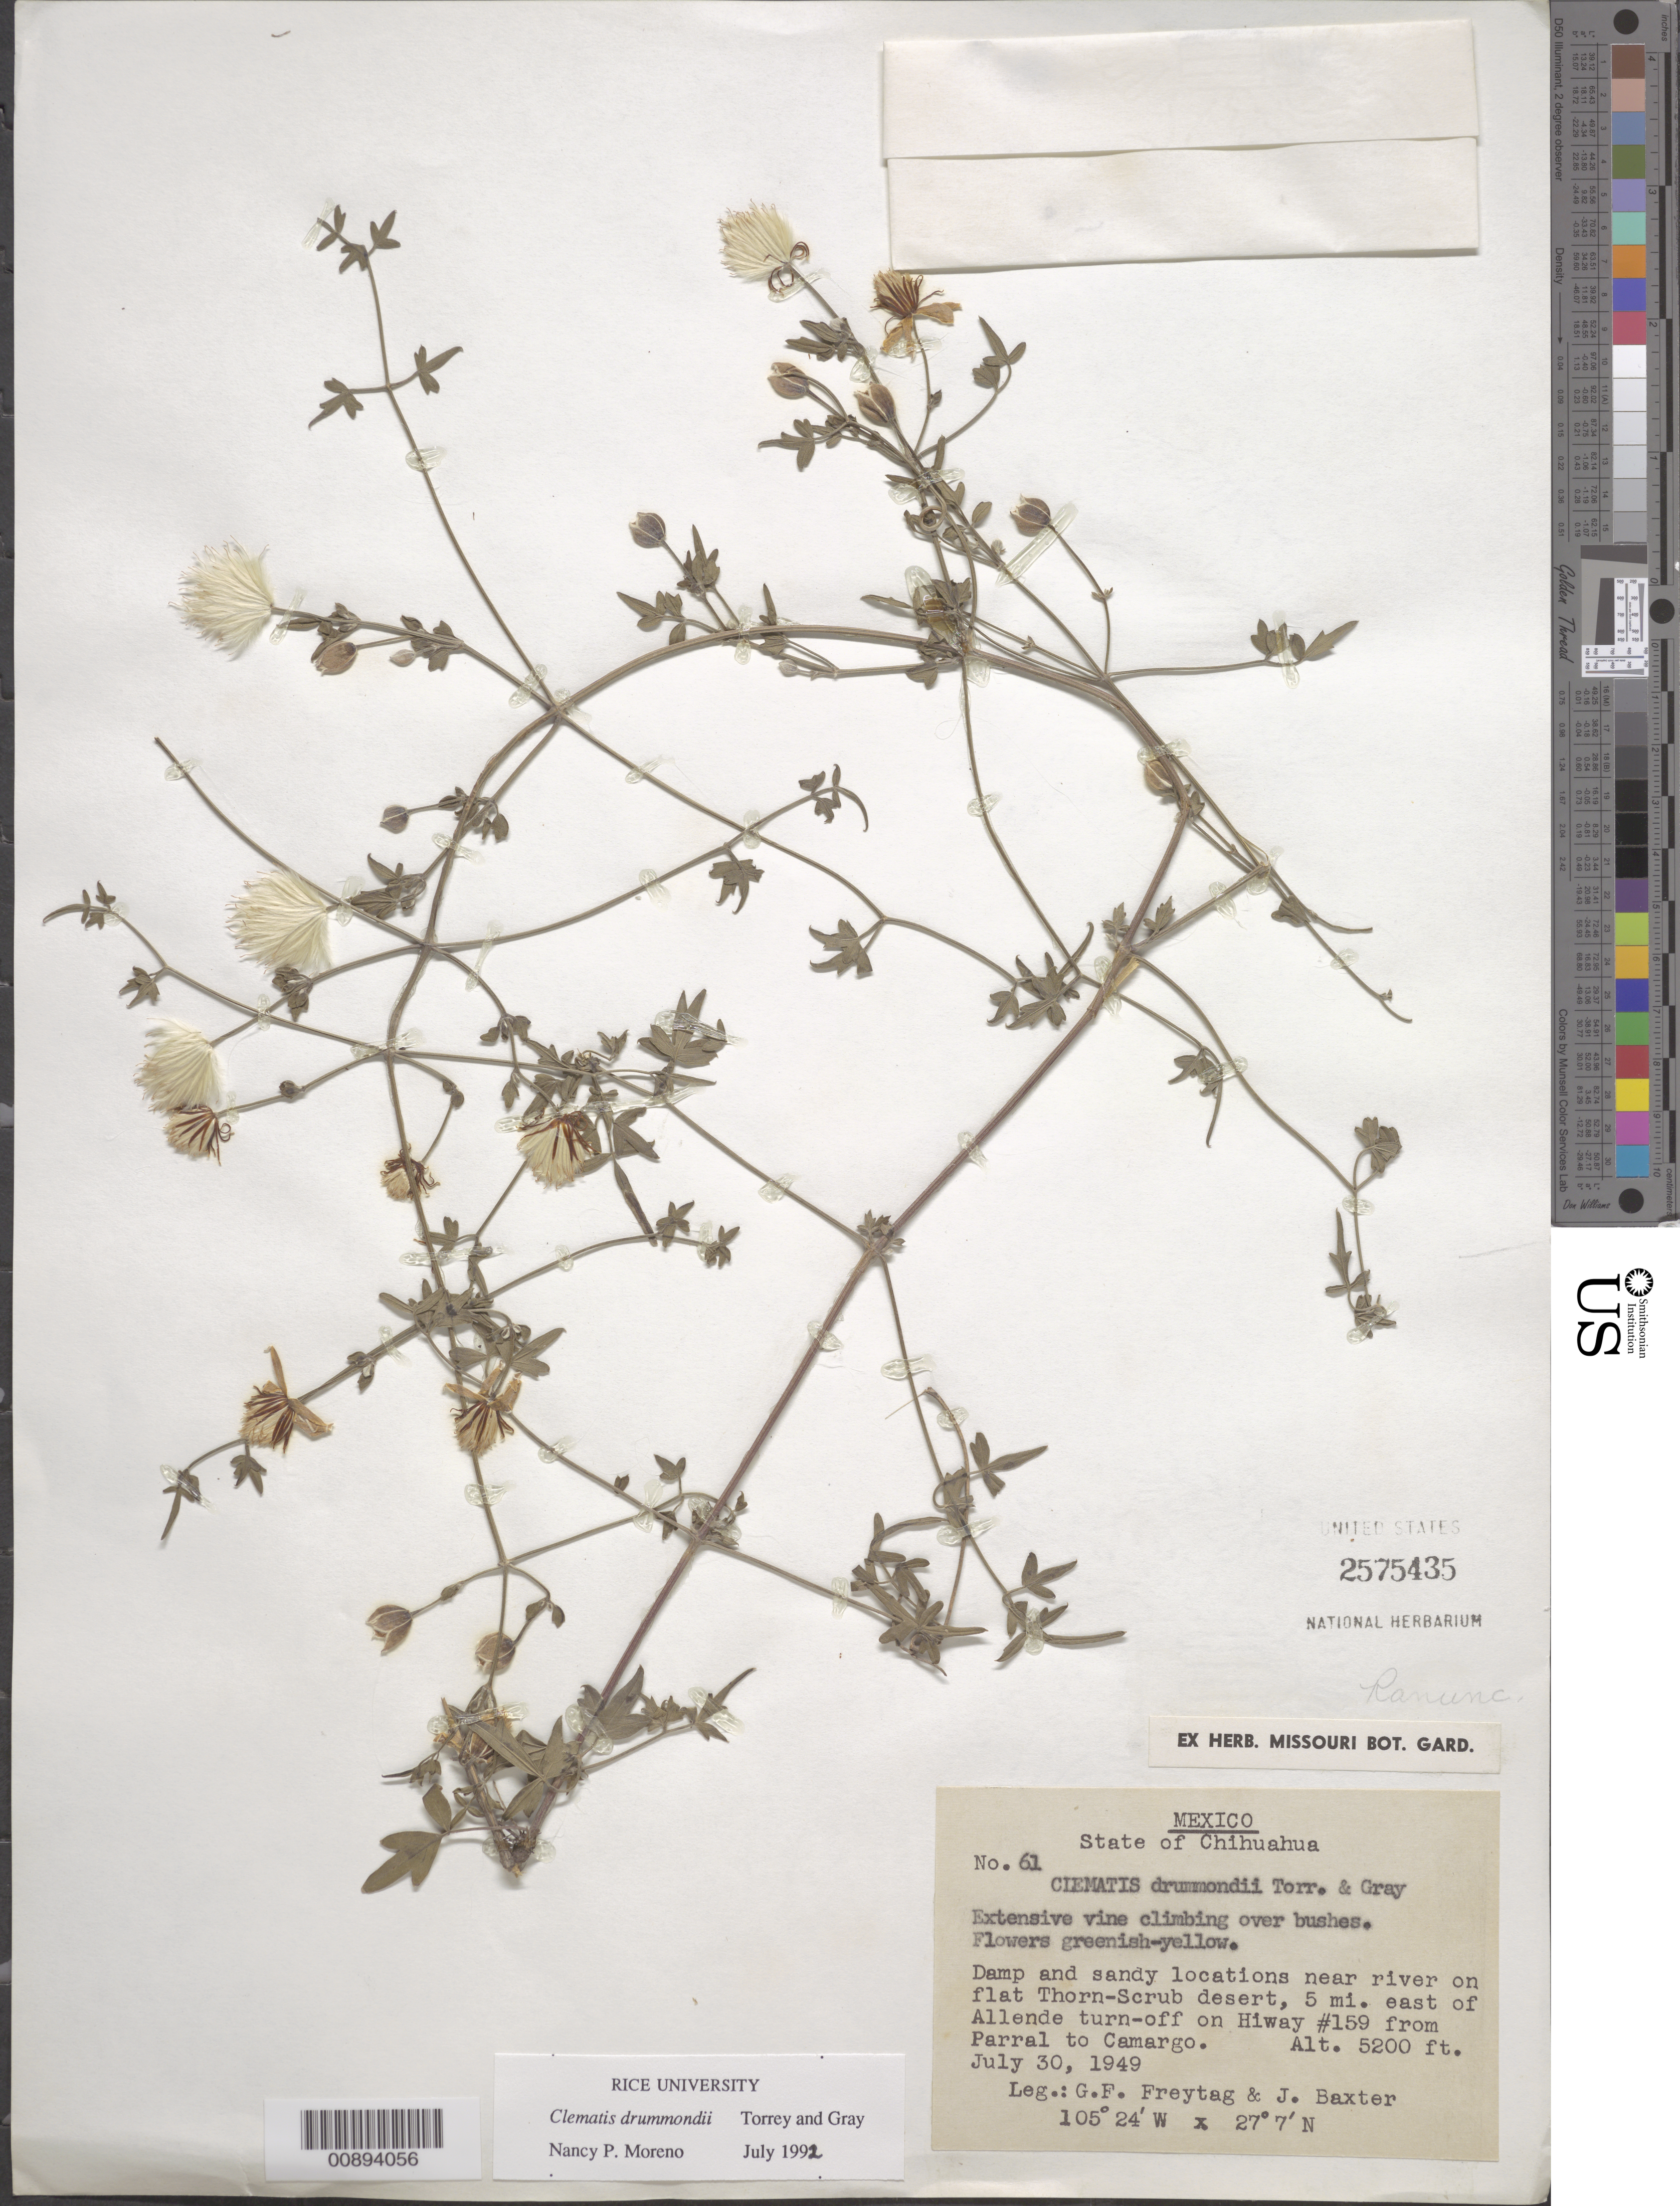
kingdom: Plantae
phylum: Tracheophyta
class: Magnoliopsida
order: Ranunculales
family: Ranunculaceae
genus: Clematis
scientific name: Clematis drummondii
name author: Torr. & A. Gray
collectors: G. F. Freytag & J. Baxter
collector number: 61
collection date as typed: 30 Jul 1949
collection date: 1949-07-30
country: Mexico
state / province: Chihuahua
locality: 5 mi. east of Allende turn-off on Hwy #159 from Parral to Camargo, Chihuahua.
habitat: Damp and sandy locations near river on flat Thorn-Scrub desert. Climbing over bushes.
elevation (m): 1585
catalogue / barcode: US 2575435